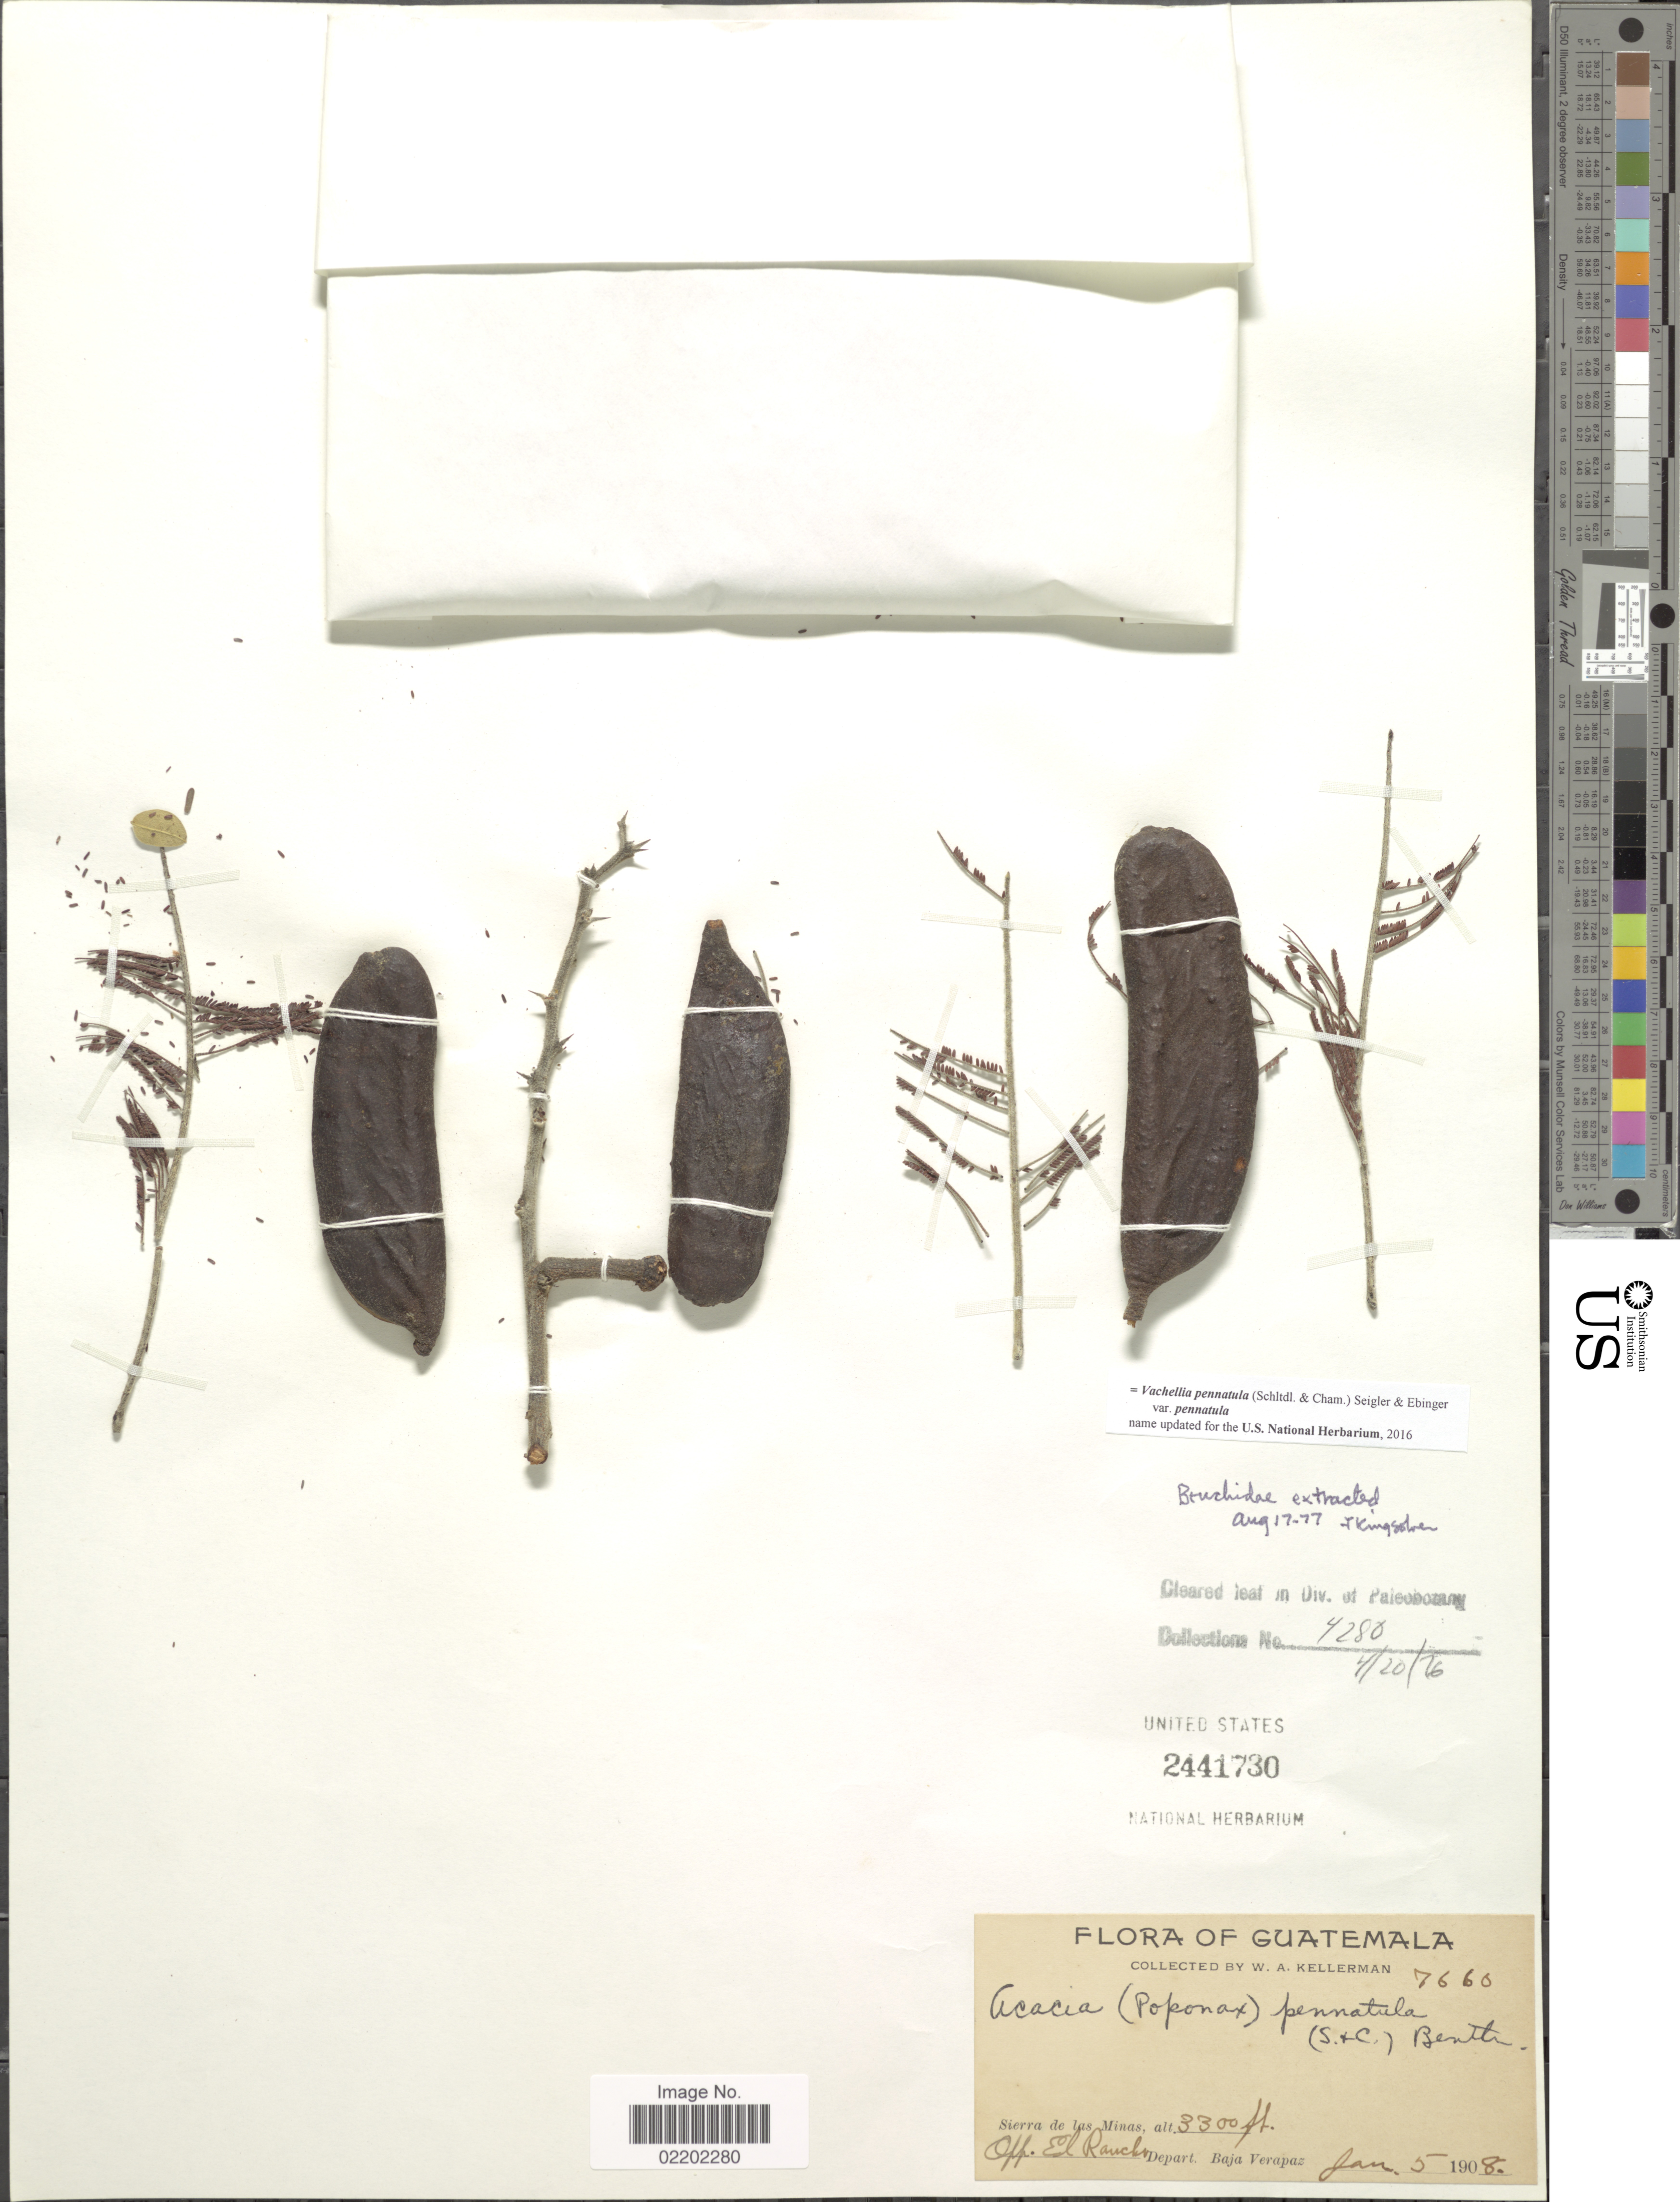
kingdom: Plantae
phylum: Tracheophyta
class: Magnoliopsida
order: Fabales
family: Fabaceae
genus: Vachellia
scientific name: Vachellia pennatula var. pennatula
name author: (Schltdl. & Cham.) Seigler & Ebinger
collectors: W. Kellerman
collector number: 7660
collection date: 1908-01-05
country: Guatemala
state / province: Baja Verapaz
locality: Sierra de las Minas, Opp El Rancho, Depart Baja Verapaz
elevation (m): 1006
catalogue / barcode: US 2441730